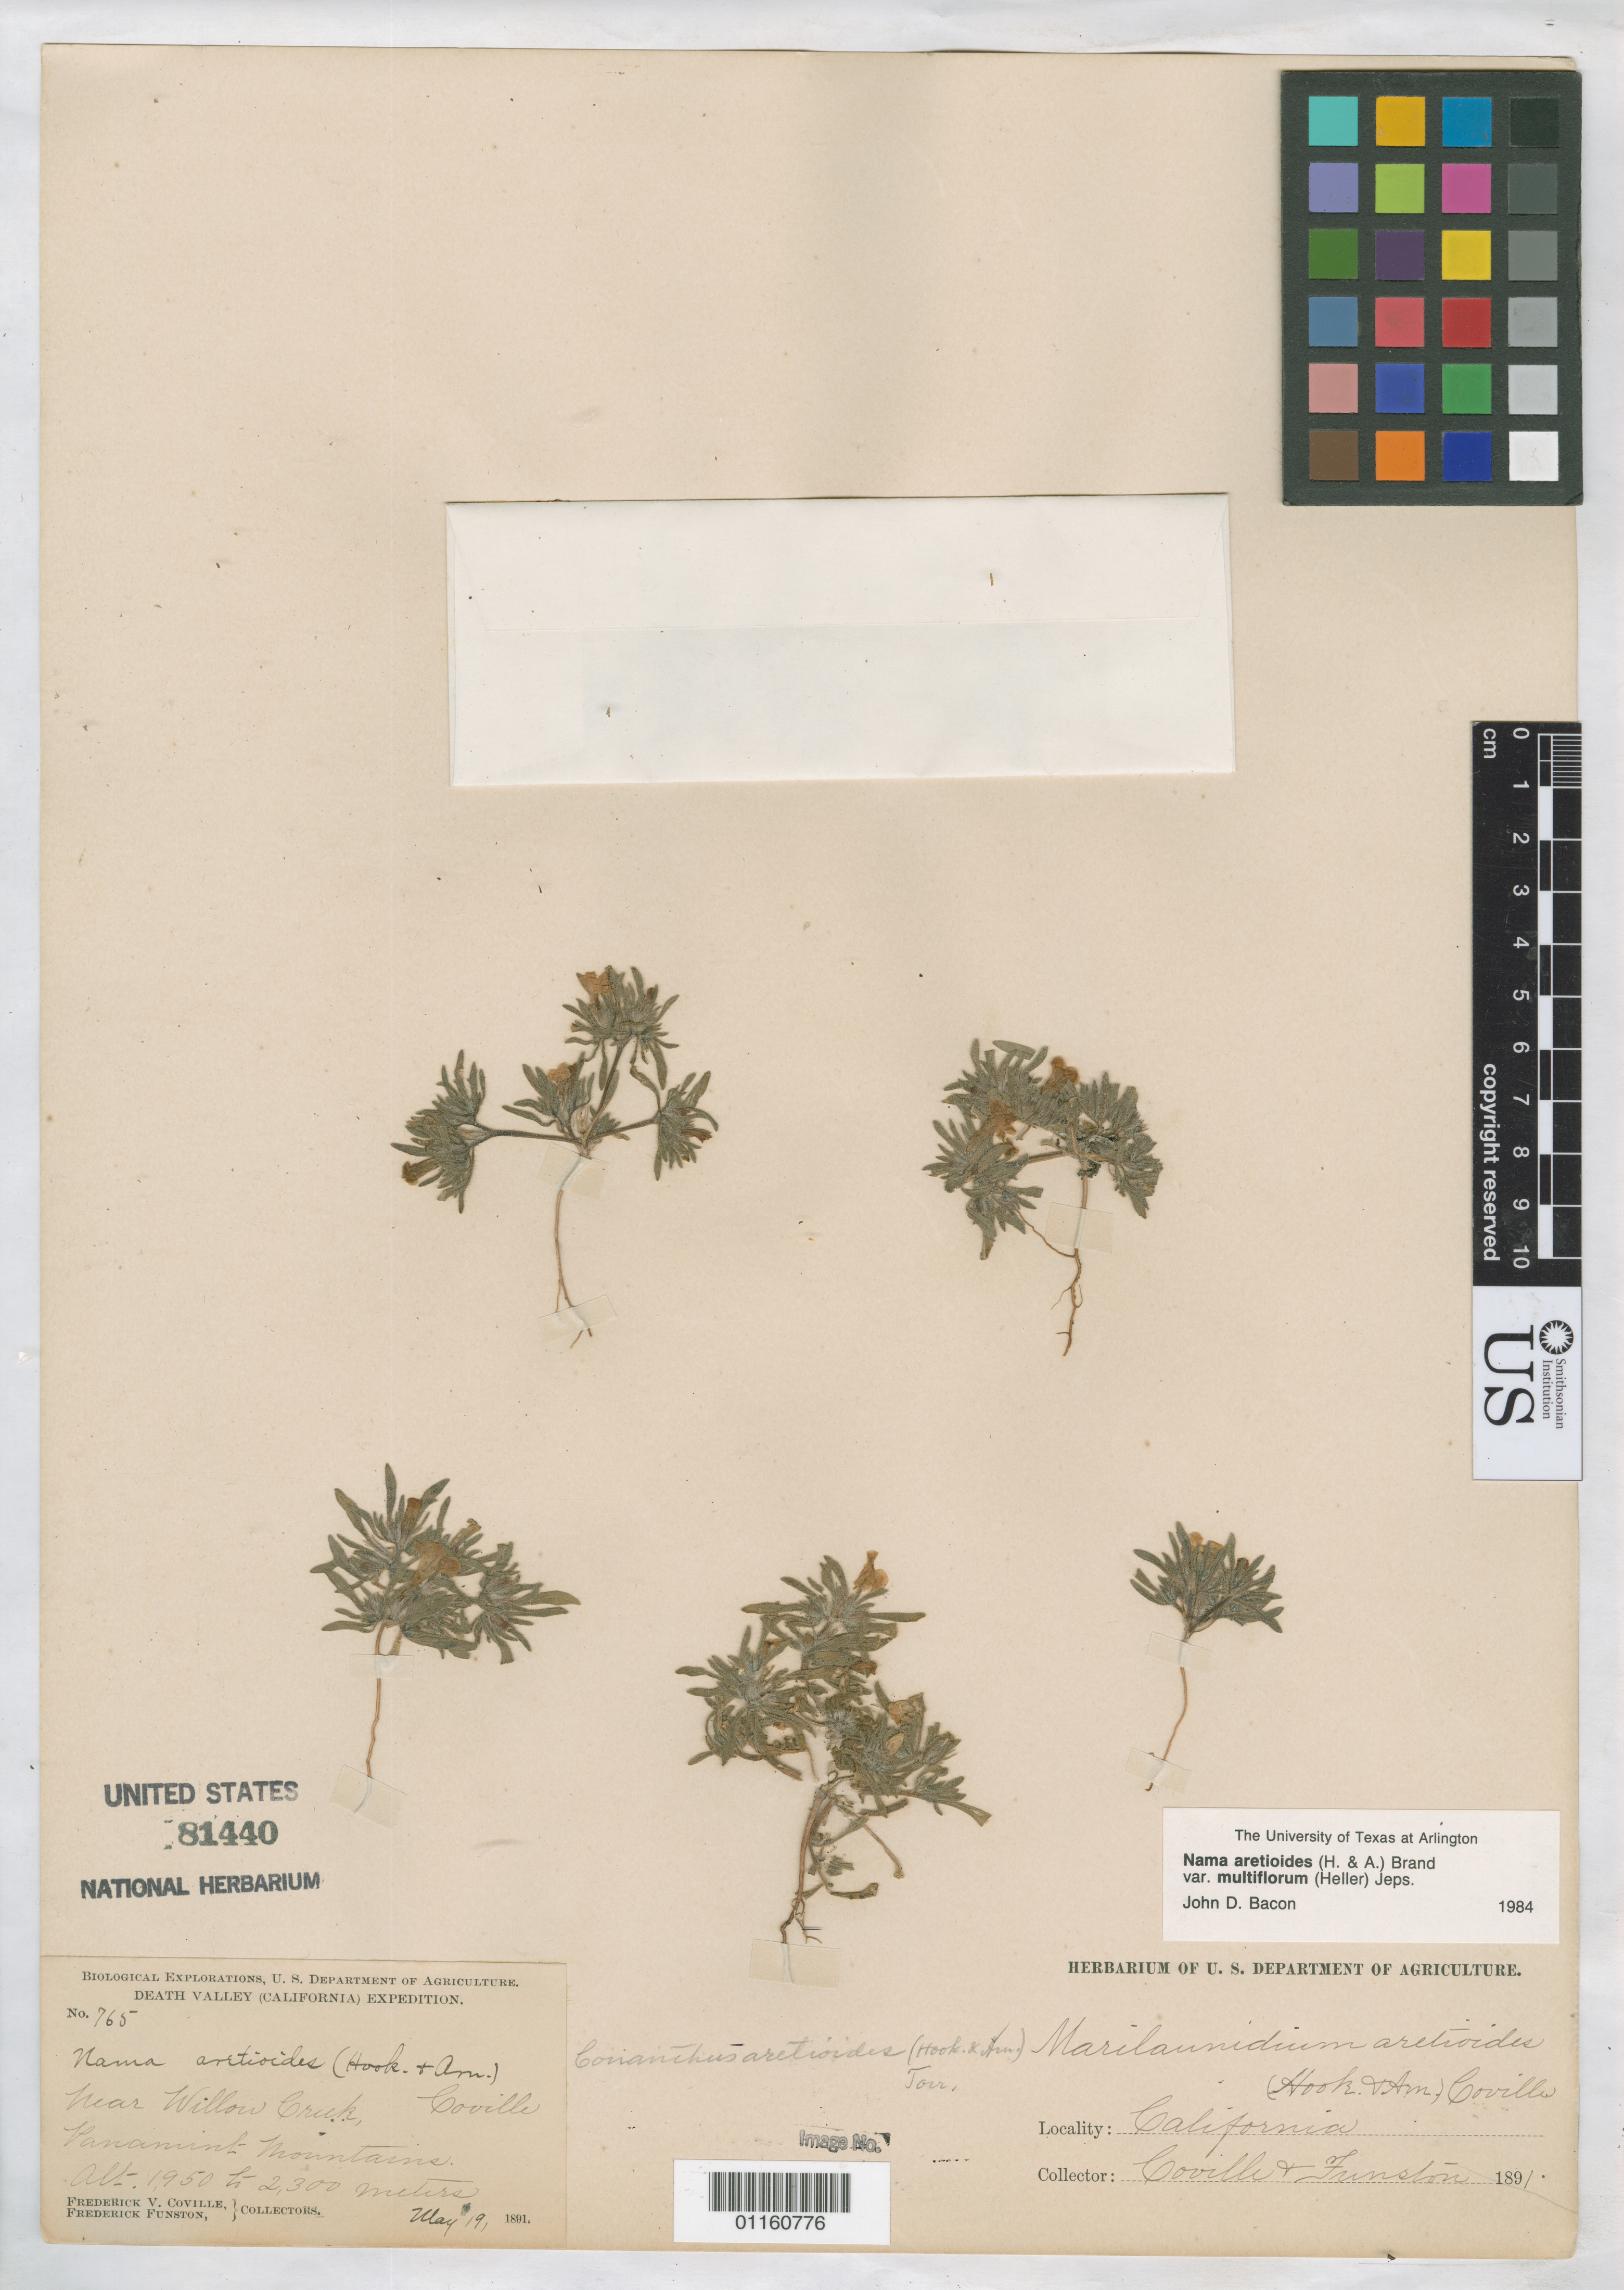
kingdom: Plantae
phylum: Tracheophyta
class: Magnoliopsida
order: Boraginales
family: Namaceae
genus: Nama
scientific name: Nama aretioides var. multiflora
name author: (A. Heller) Jeps.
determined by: Bacon, J. D.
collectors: F. V. Coville & F. Funston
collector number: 765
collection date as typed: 19 May 1891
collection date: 1891-05-19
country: United States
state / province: California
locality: near Willow Creek, Panamint Mts.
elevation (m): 1950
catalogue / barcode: US 81440